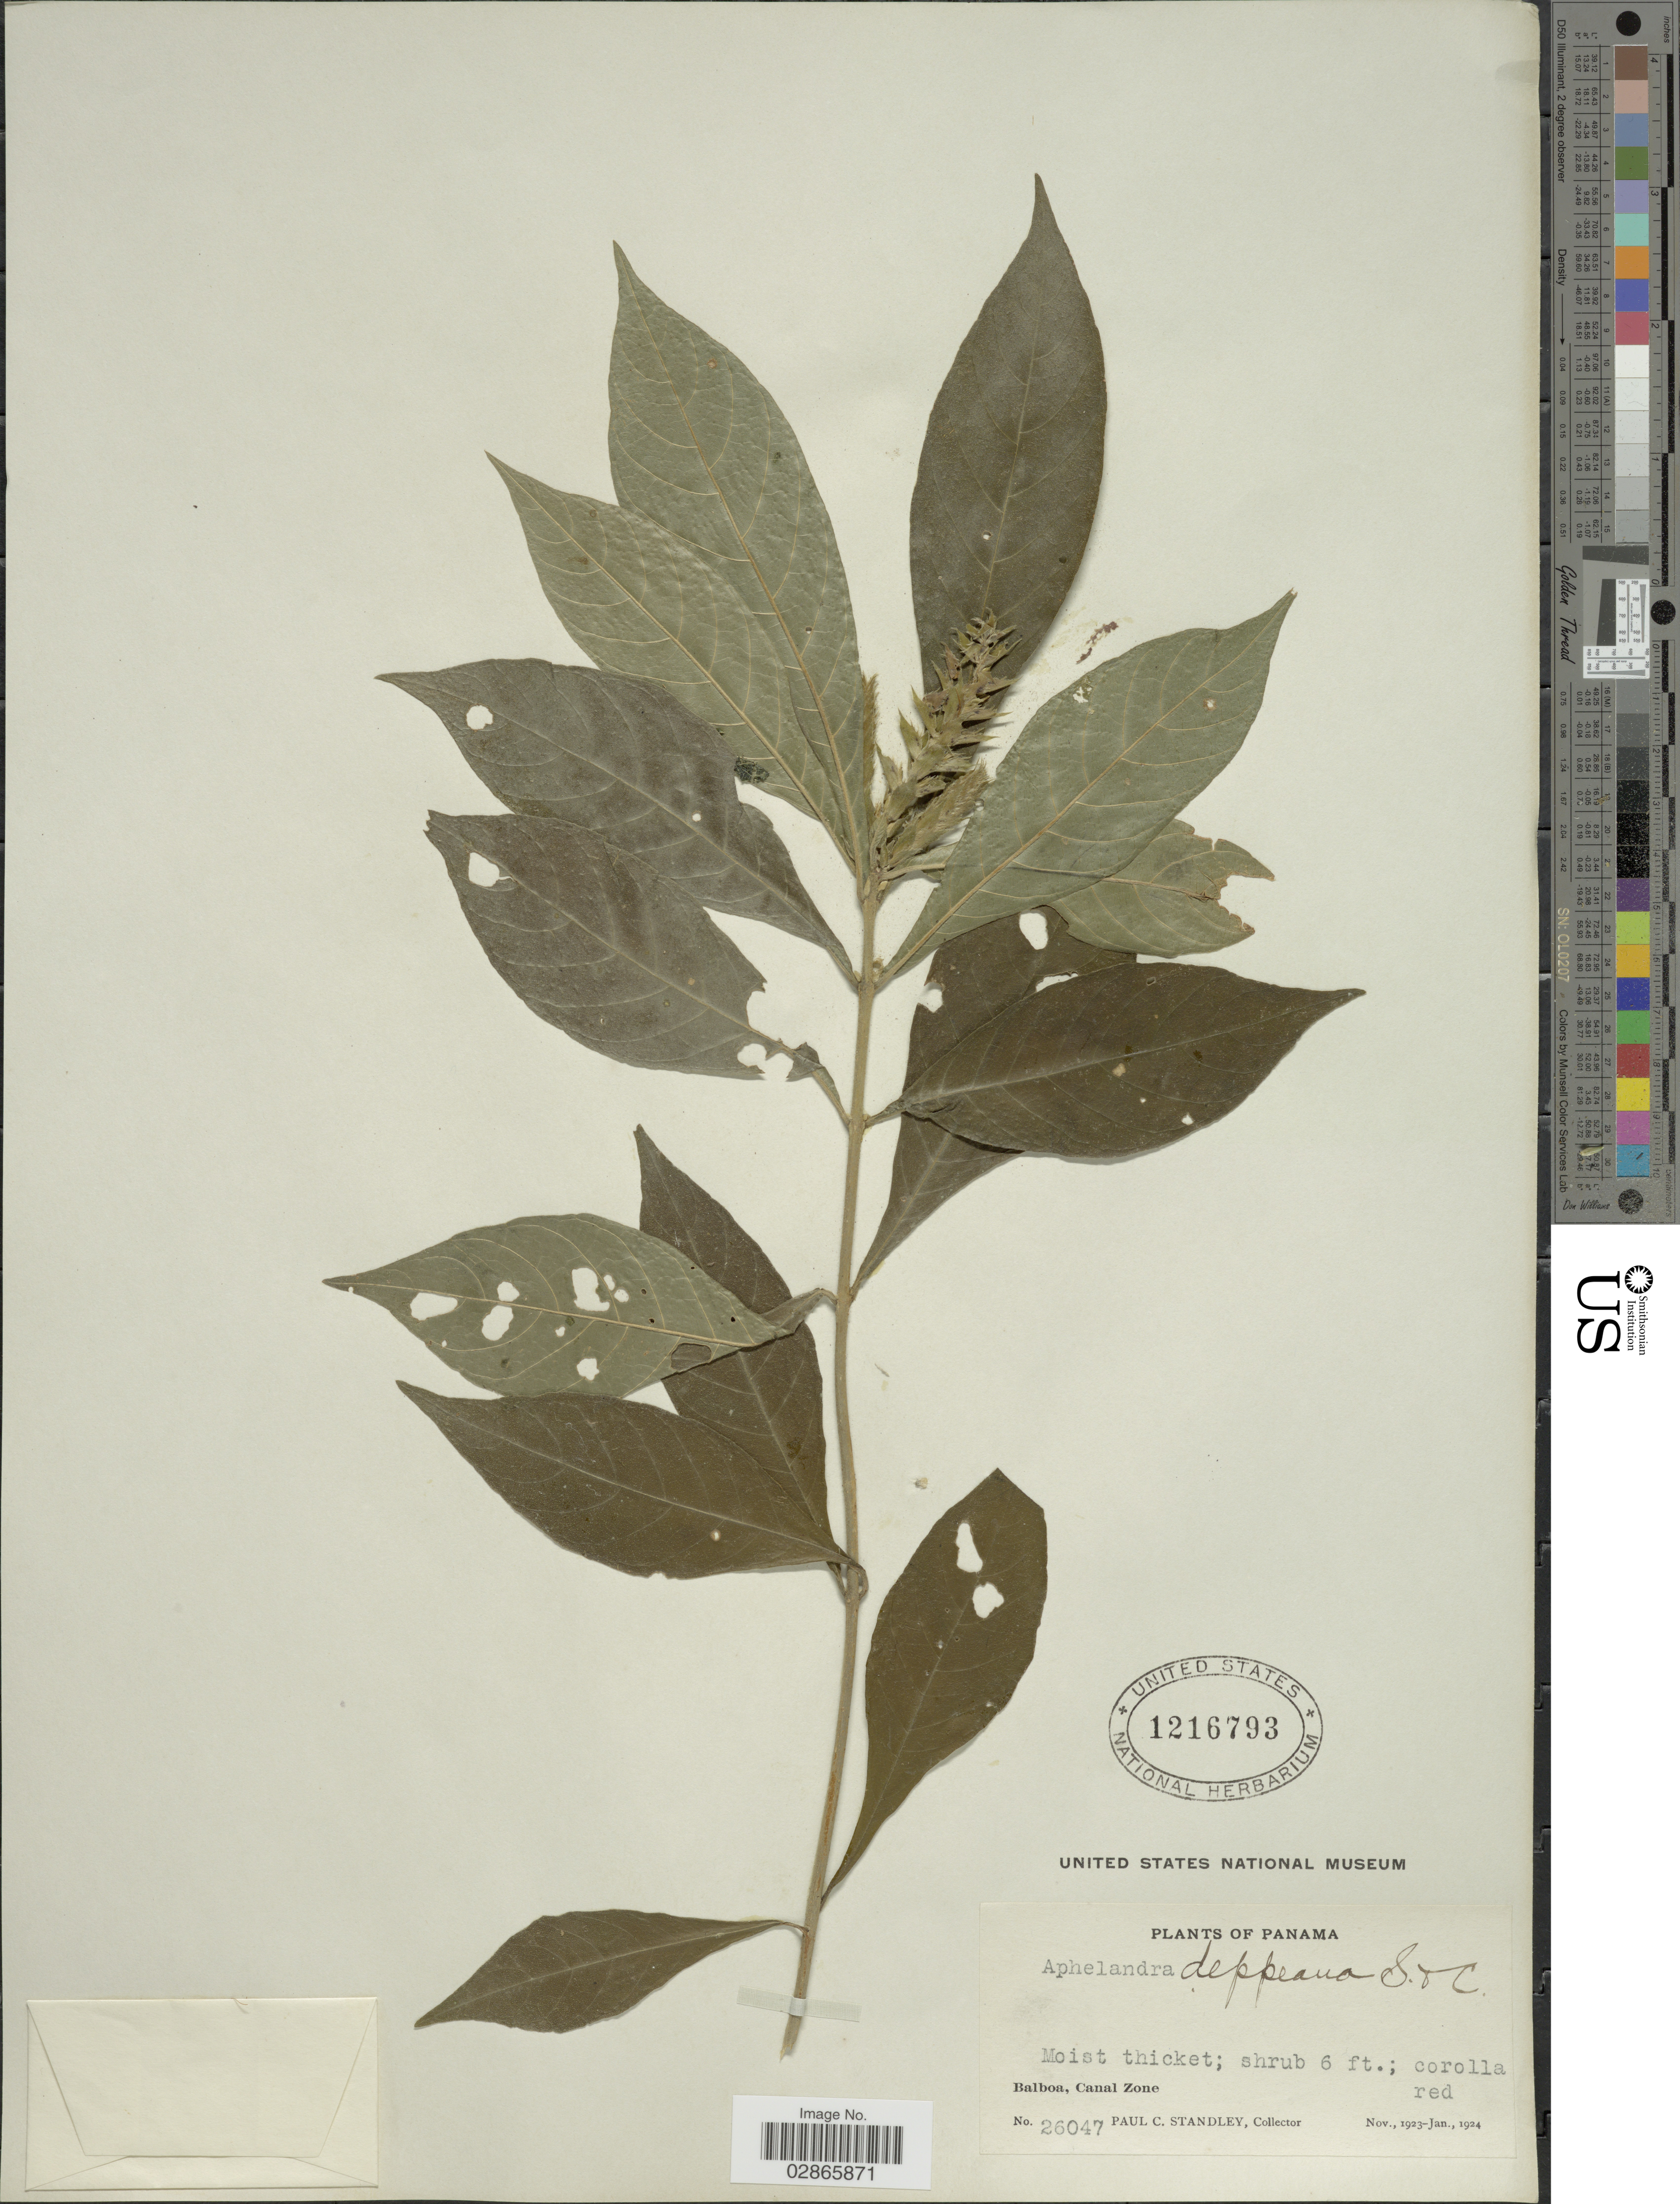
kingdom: Plantae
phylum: Tracheophyta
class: Magnoliopsida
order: Lamiales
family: Acanthaceae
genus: Aphelandra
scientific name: Aphelandra deppeana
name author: Schltdl. & Cham.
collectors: P. C. Standley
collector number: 26047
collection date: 1923-11/1924-01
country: Panama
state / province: Colón / Panamá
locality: Balboa, Canal Zone.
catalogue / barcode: US 1216793